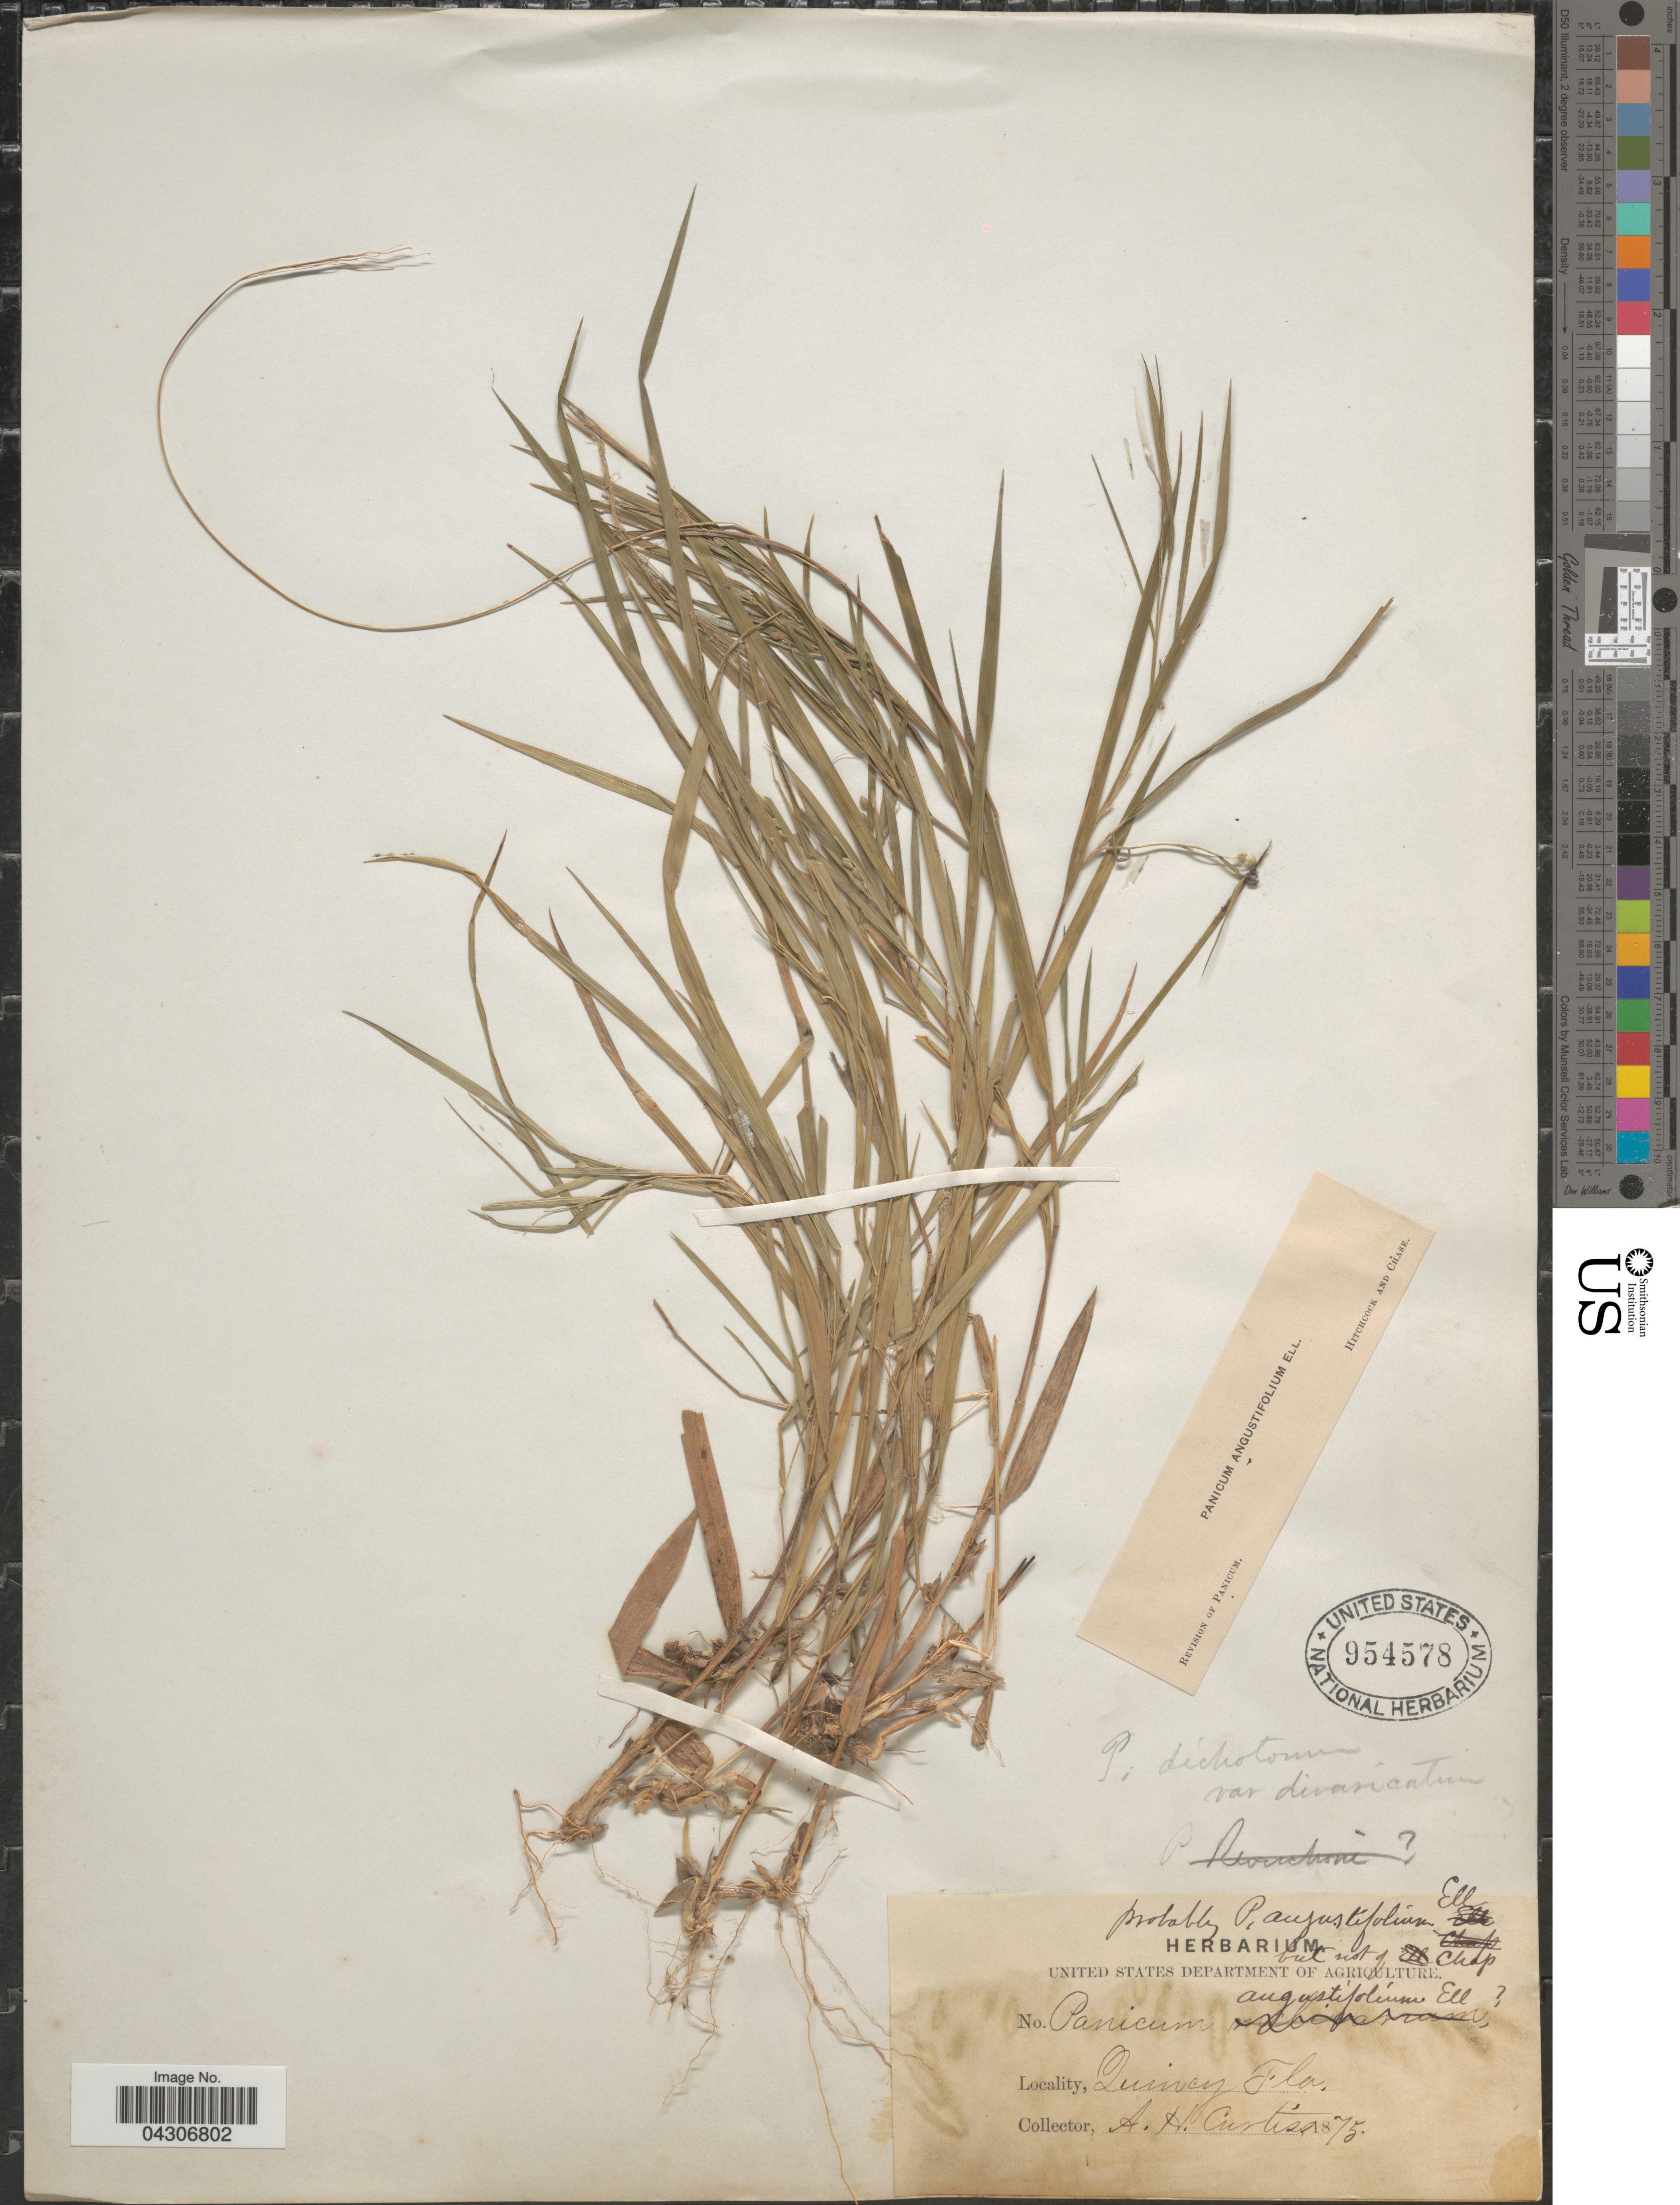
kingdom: Plantae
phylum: Tracheophyta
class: Liliopsida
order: Poales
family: Poaceae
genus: Dichanthelium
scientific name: Dichanthelium aciculare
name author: (Desv. ex Poir.) Gould & C.A. Clark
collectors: A. H. Curtiss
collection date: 1875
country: United States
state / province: Florida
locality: Quincy.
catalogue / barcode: US 954578